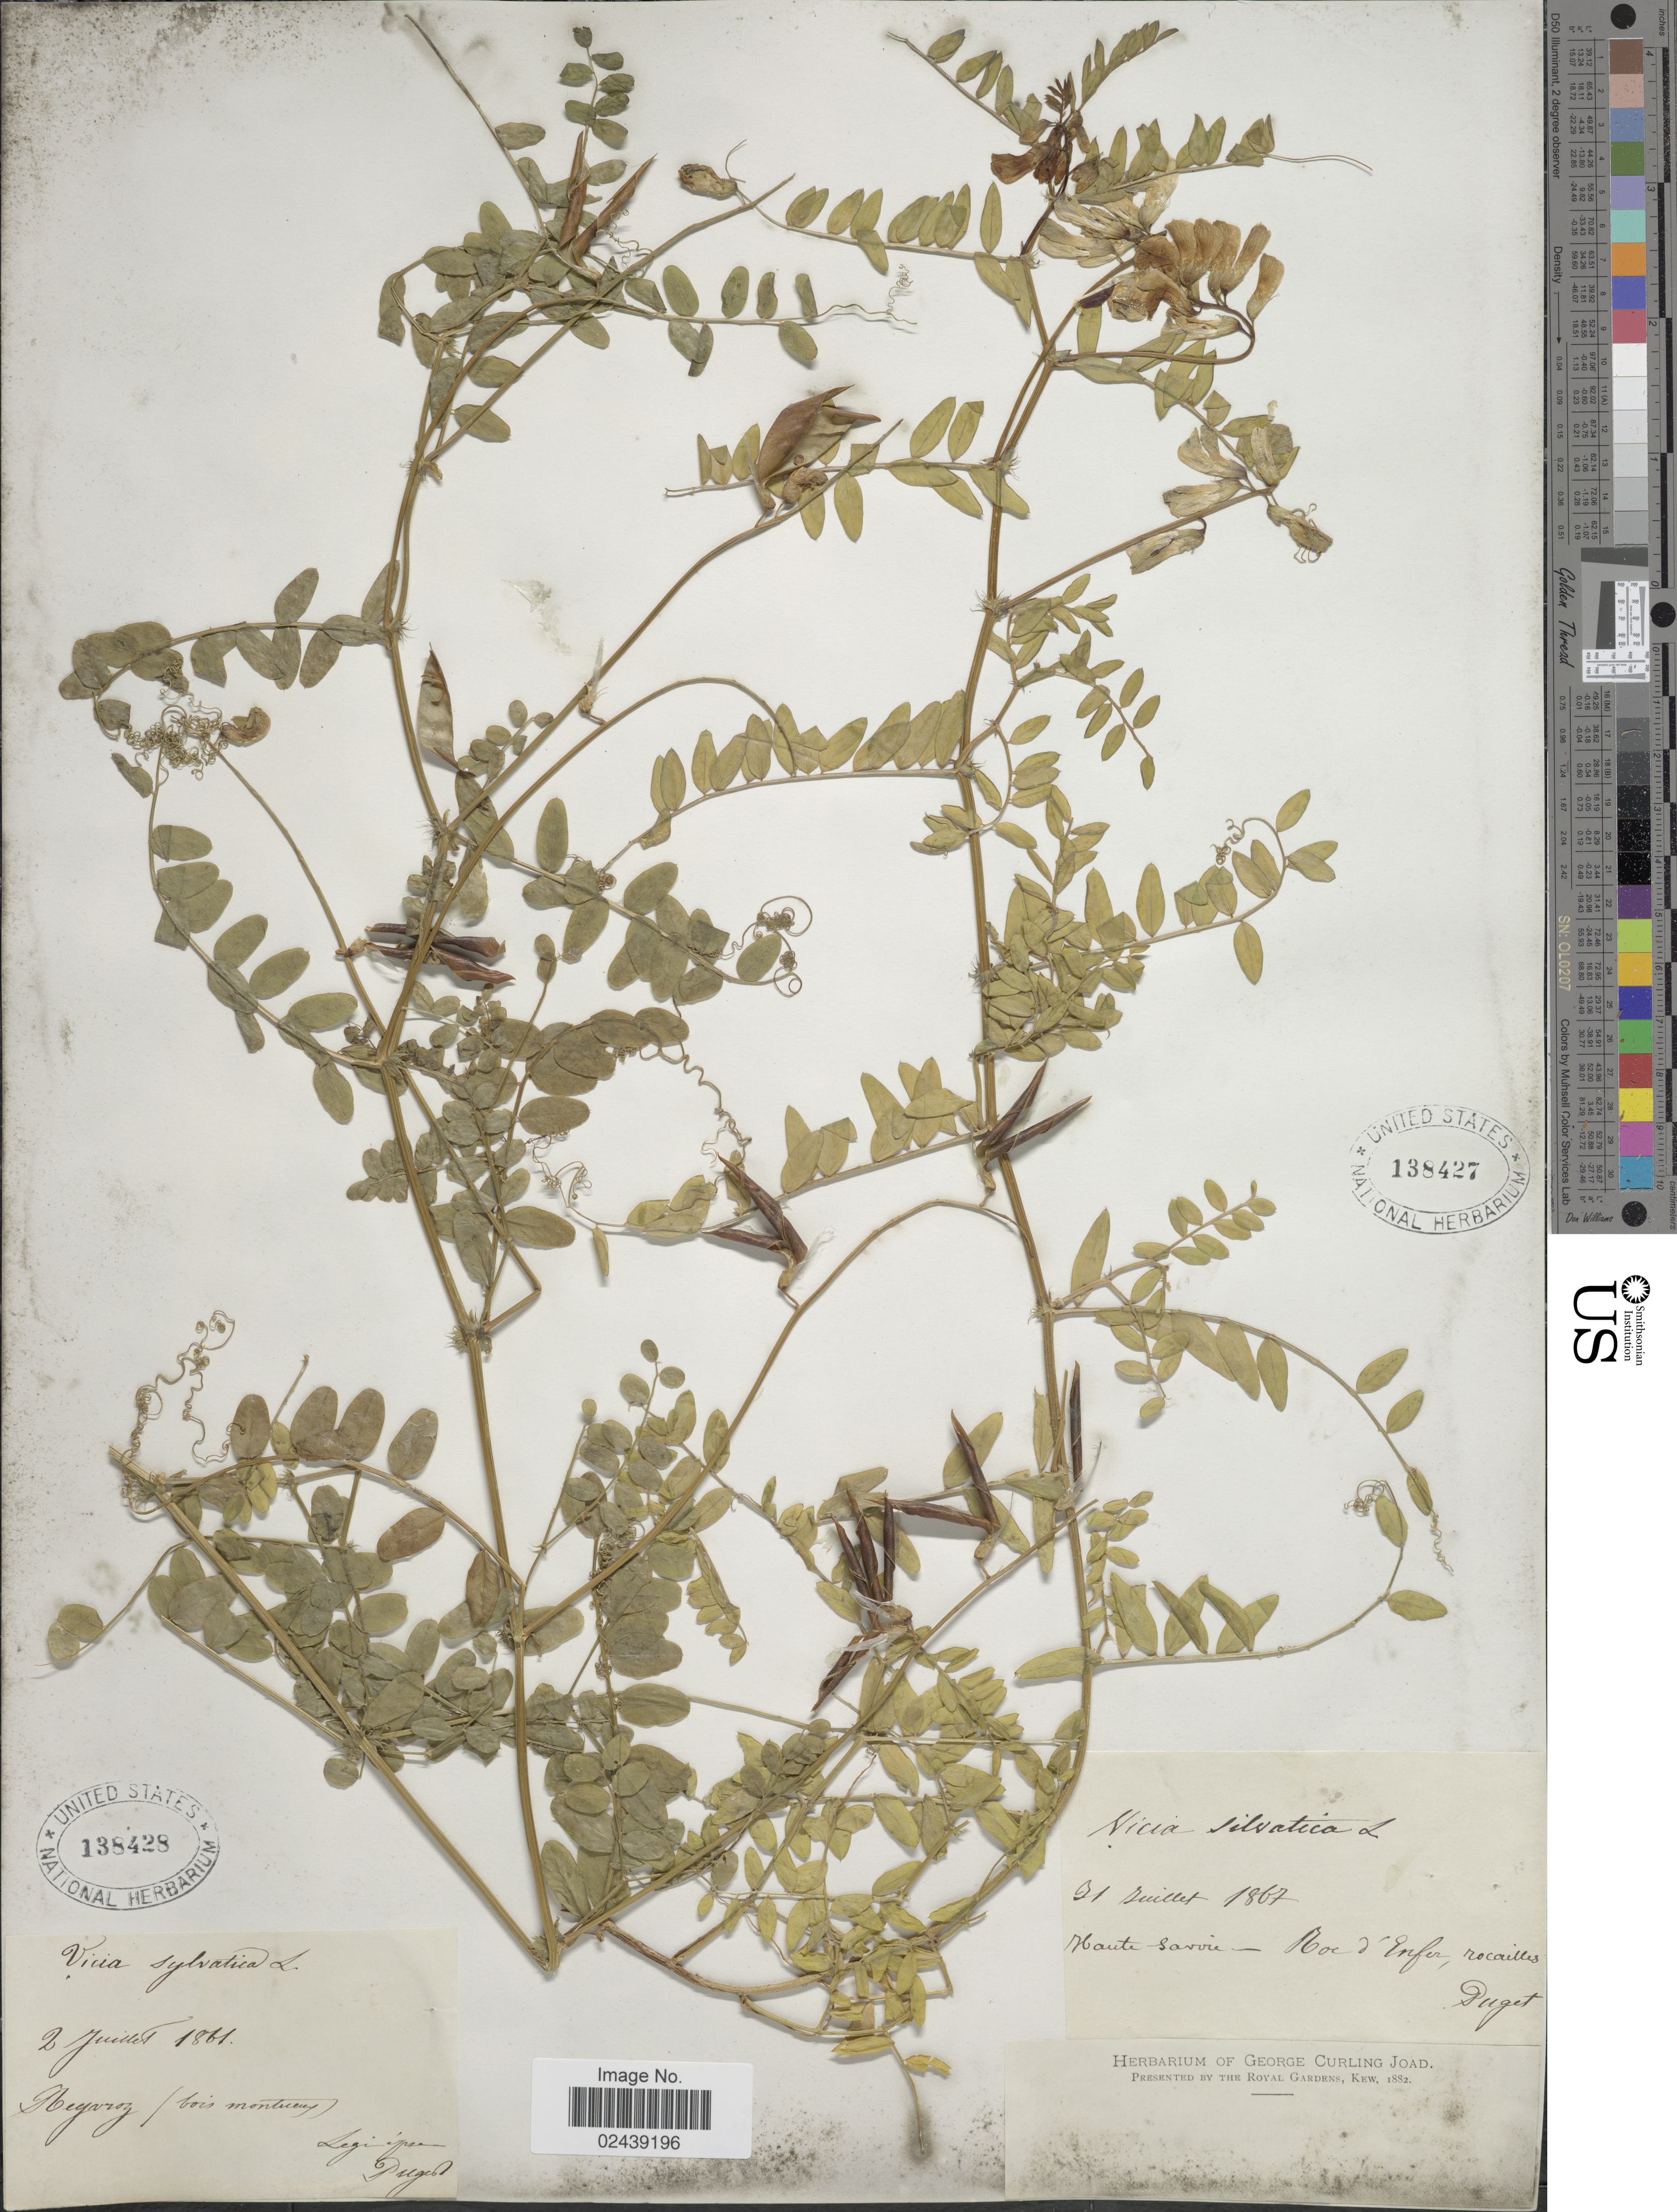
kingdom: Plantae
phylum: Tracheophyta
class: Magnoliopsida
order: Fabales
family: Fabaceae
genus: Vicia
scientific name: Vicia sylvatica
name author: L.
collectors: -. Puget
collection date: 1861-07-02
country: France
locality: Tlegviog (bois montienen) [interpreted]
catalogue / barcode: US 138428